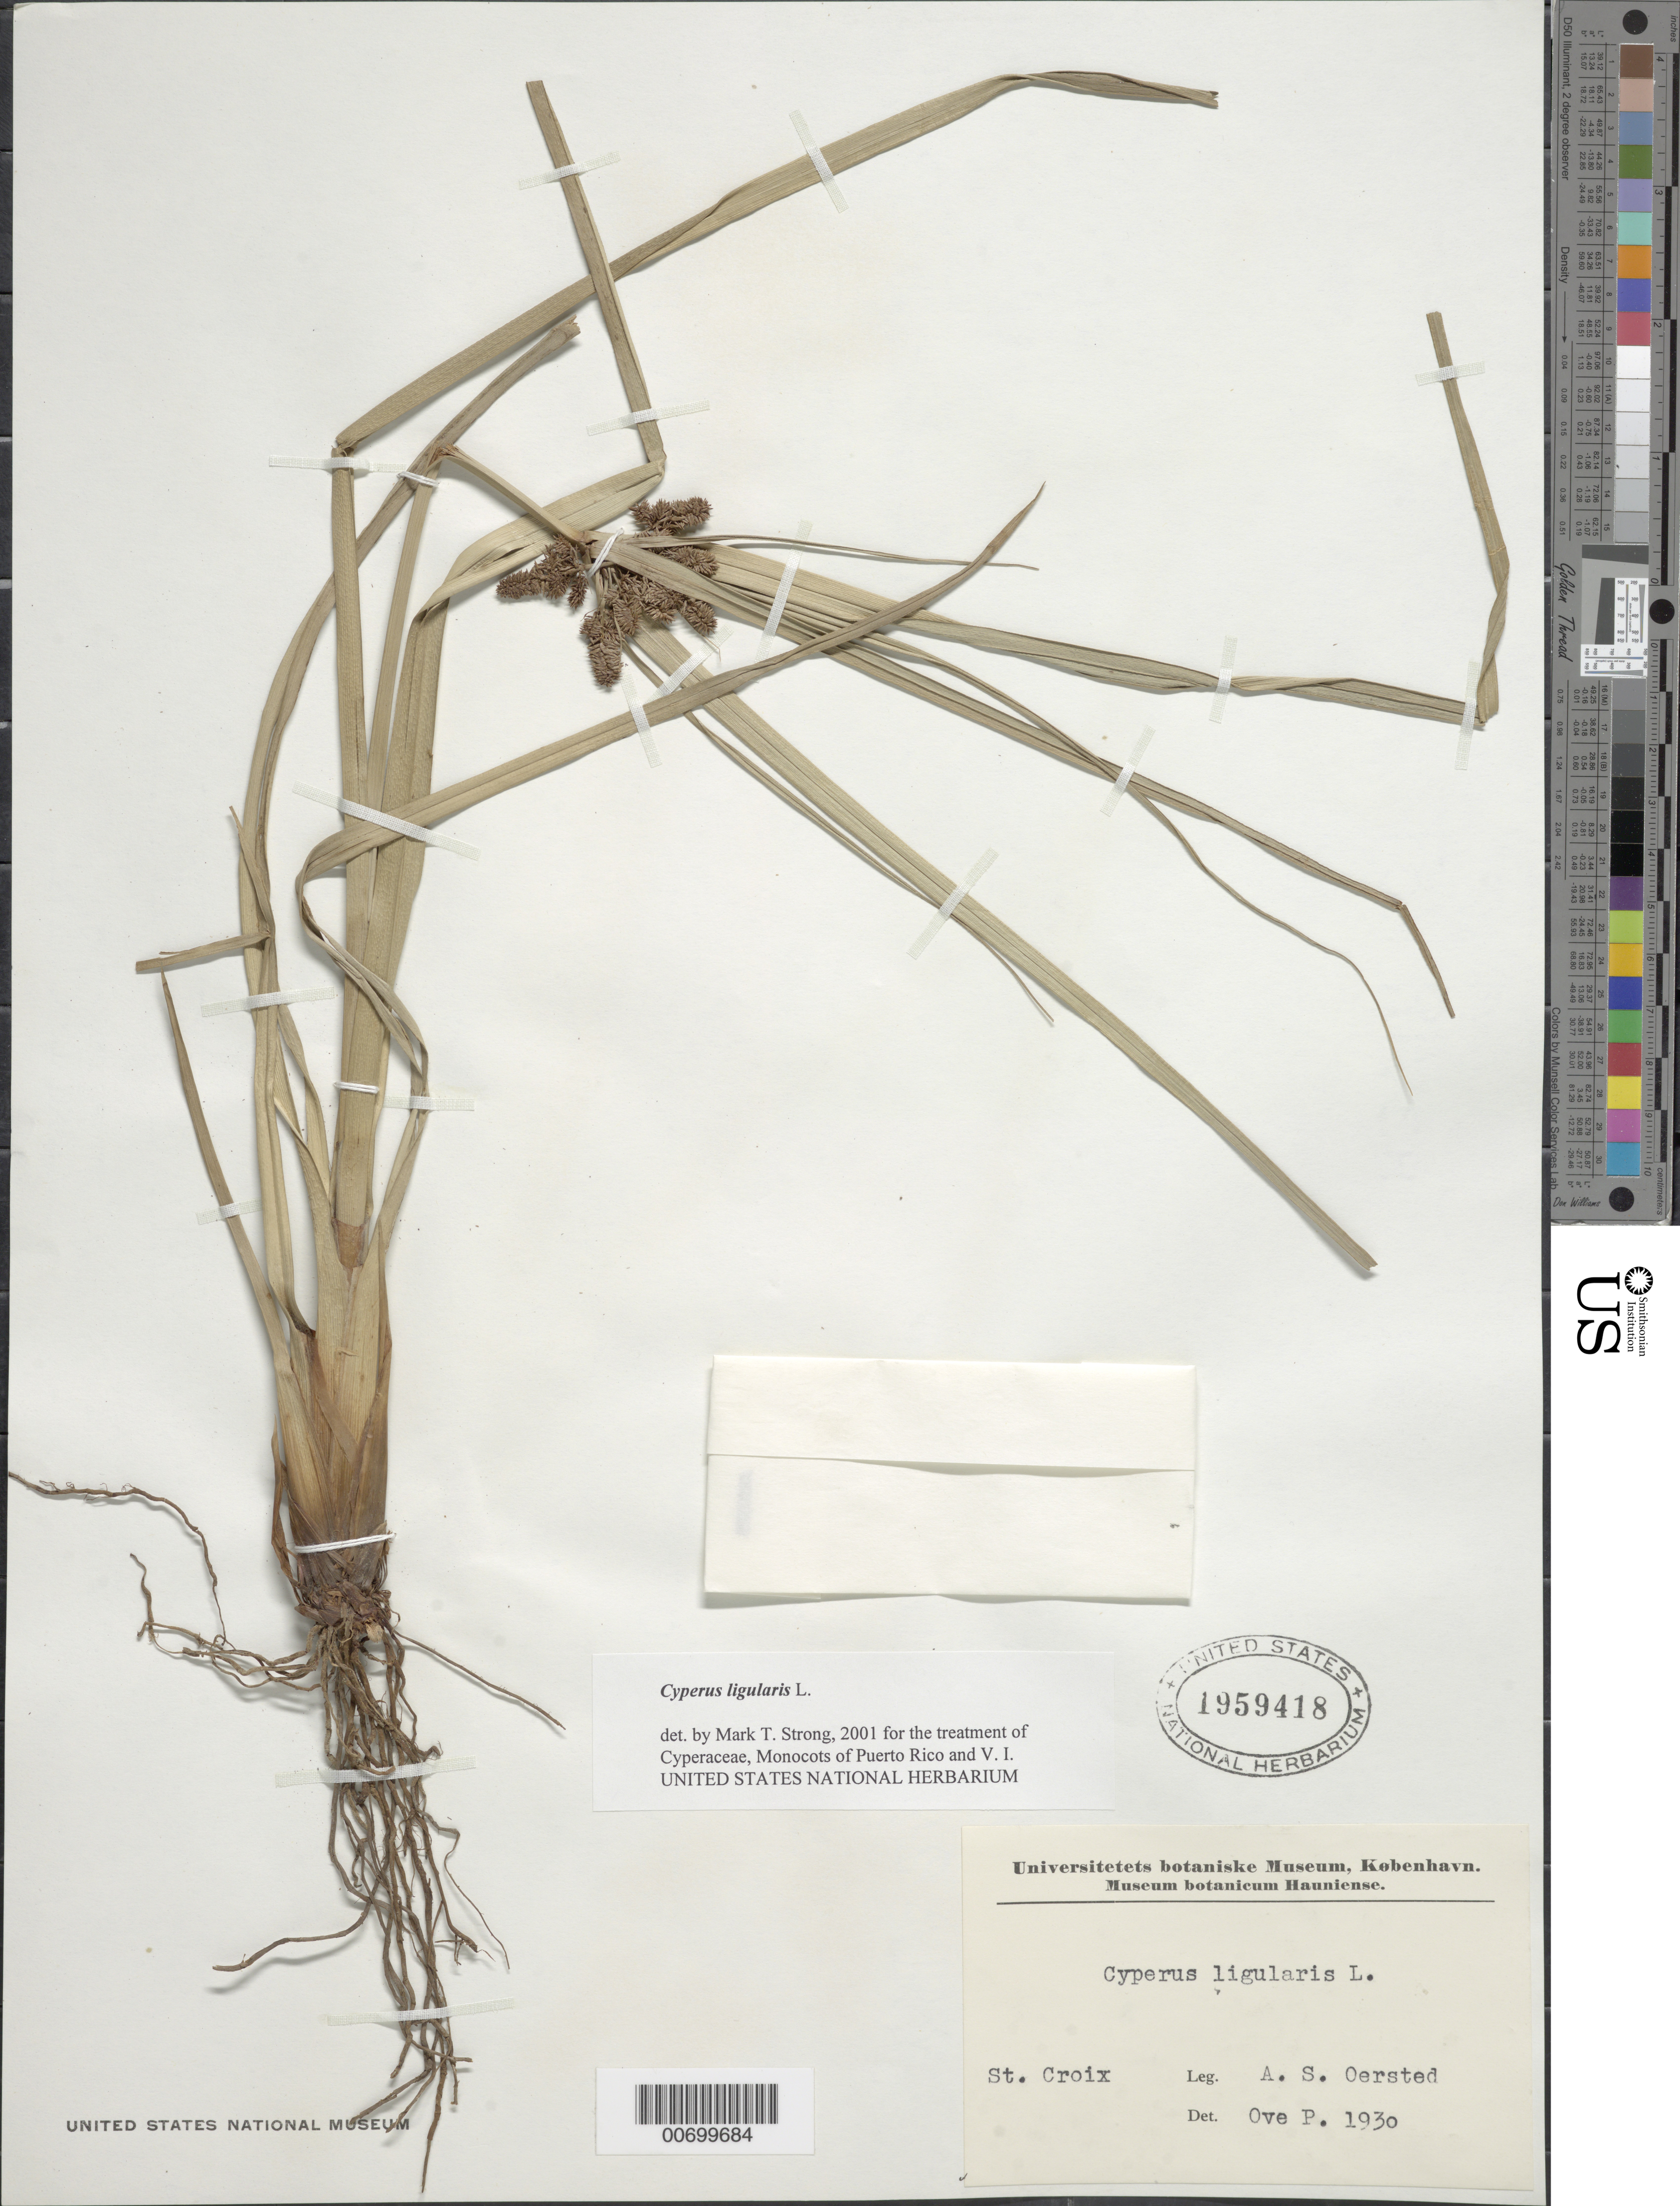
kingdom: Plantae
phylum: Tracheophyta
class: Liliopsida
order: Poales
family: Cyperaceae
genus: Cyperus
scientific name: Cyperus ligularis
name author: L.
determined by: Strong, M. T., (US), Smithsonian Institution - National Museum of Natural History (UNITED STATES)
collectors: A. S. Oersted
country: U.S. Virgin Islands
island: St. Croix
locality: St. Croix.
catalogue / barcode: US 1959418